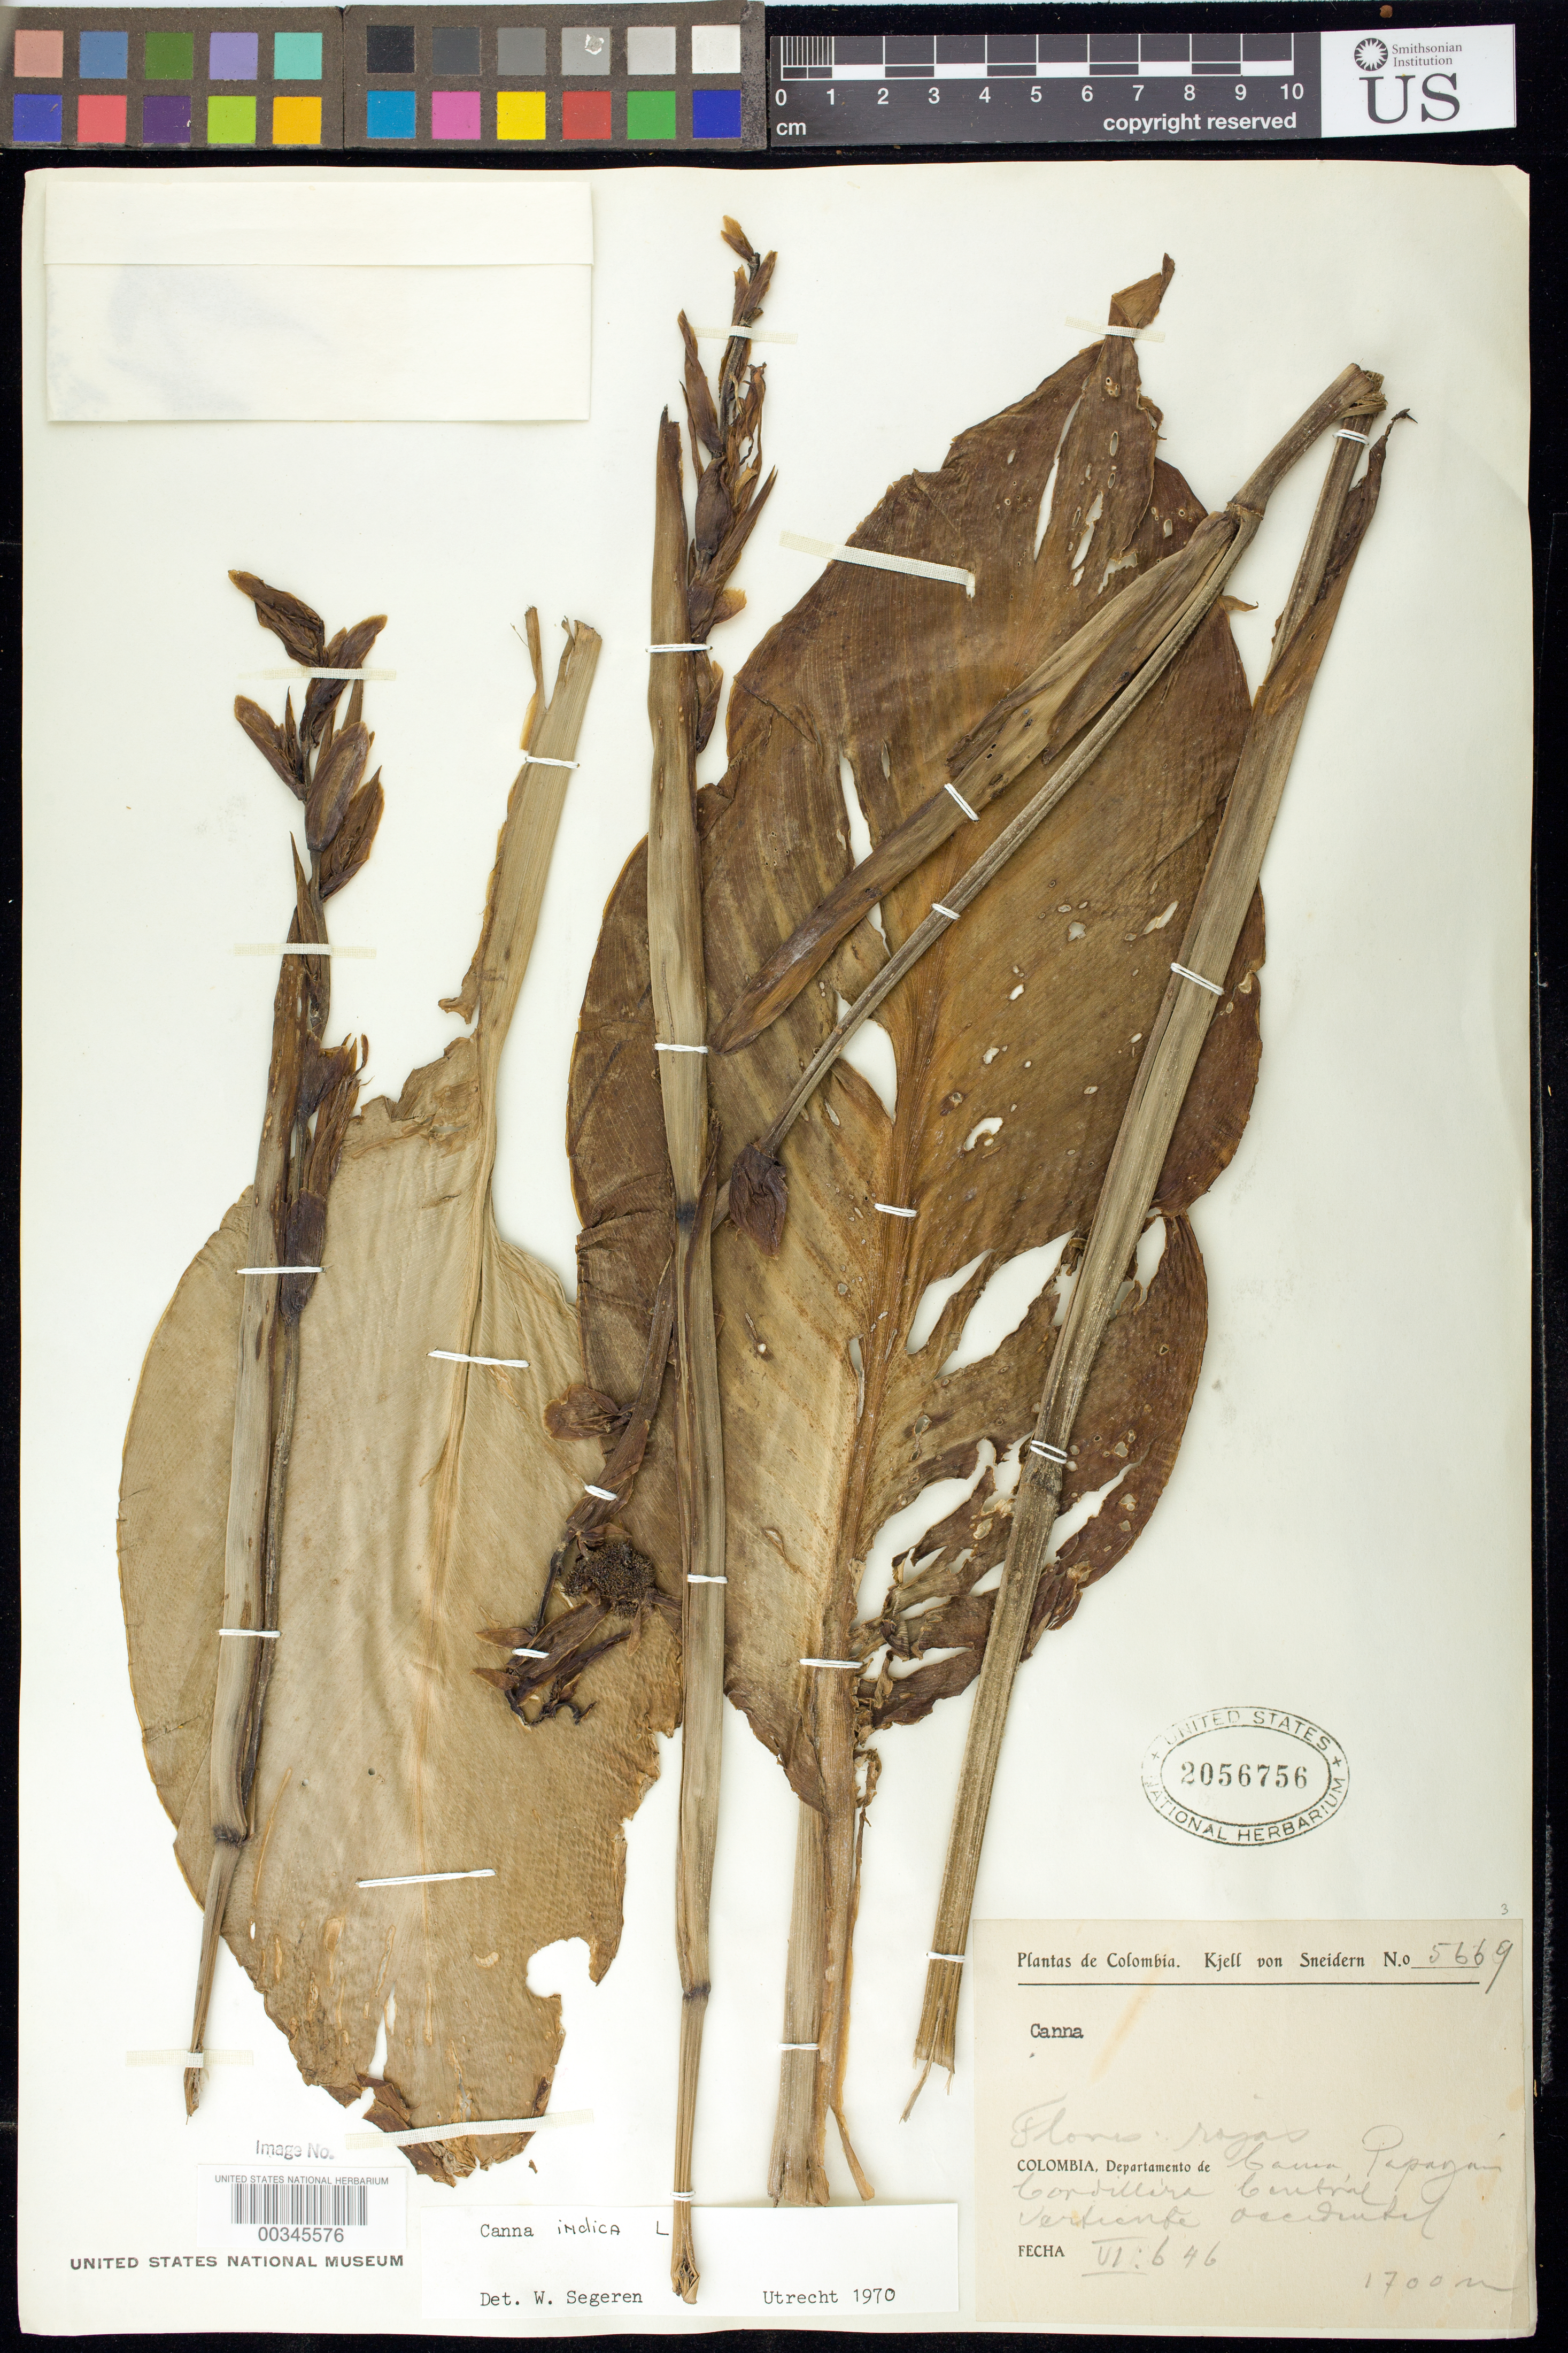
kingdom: Plantae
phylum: Tracheophyta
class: Liliopsida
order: Zingiberales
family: Cannaceae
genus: Canna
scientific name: Canna indica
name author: L.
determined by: Segeren, W.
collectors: K. von Sneidern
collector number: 5669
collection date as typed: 06 Jun 1946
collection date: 1946-06-06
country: Colombia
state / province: Cauca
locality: Popayan, Cordillera Central, Vertiente Occidental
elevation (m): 1700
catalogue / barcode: US 2056756